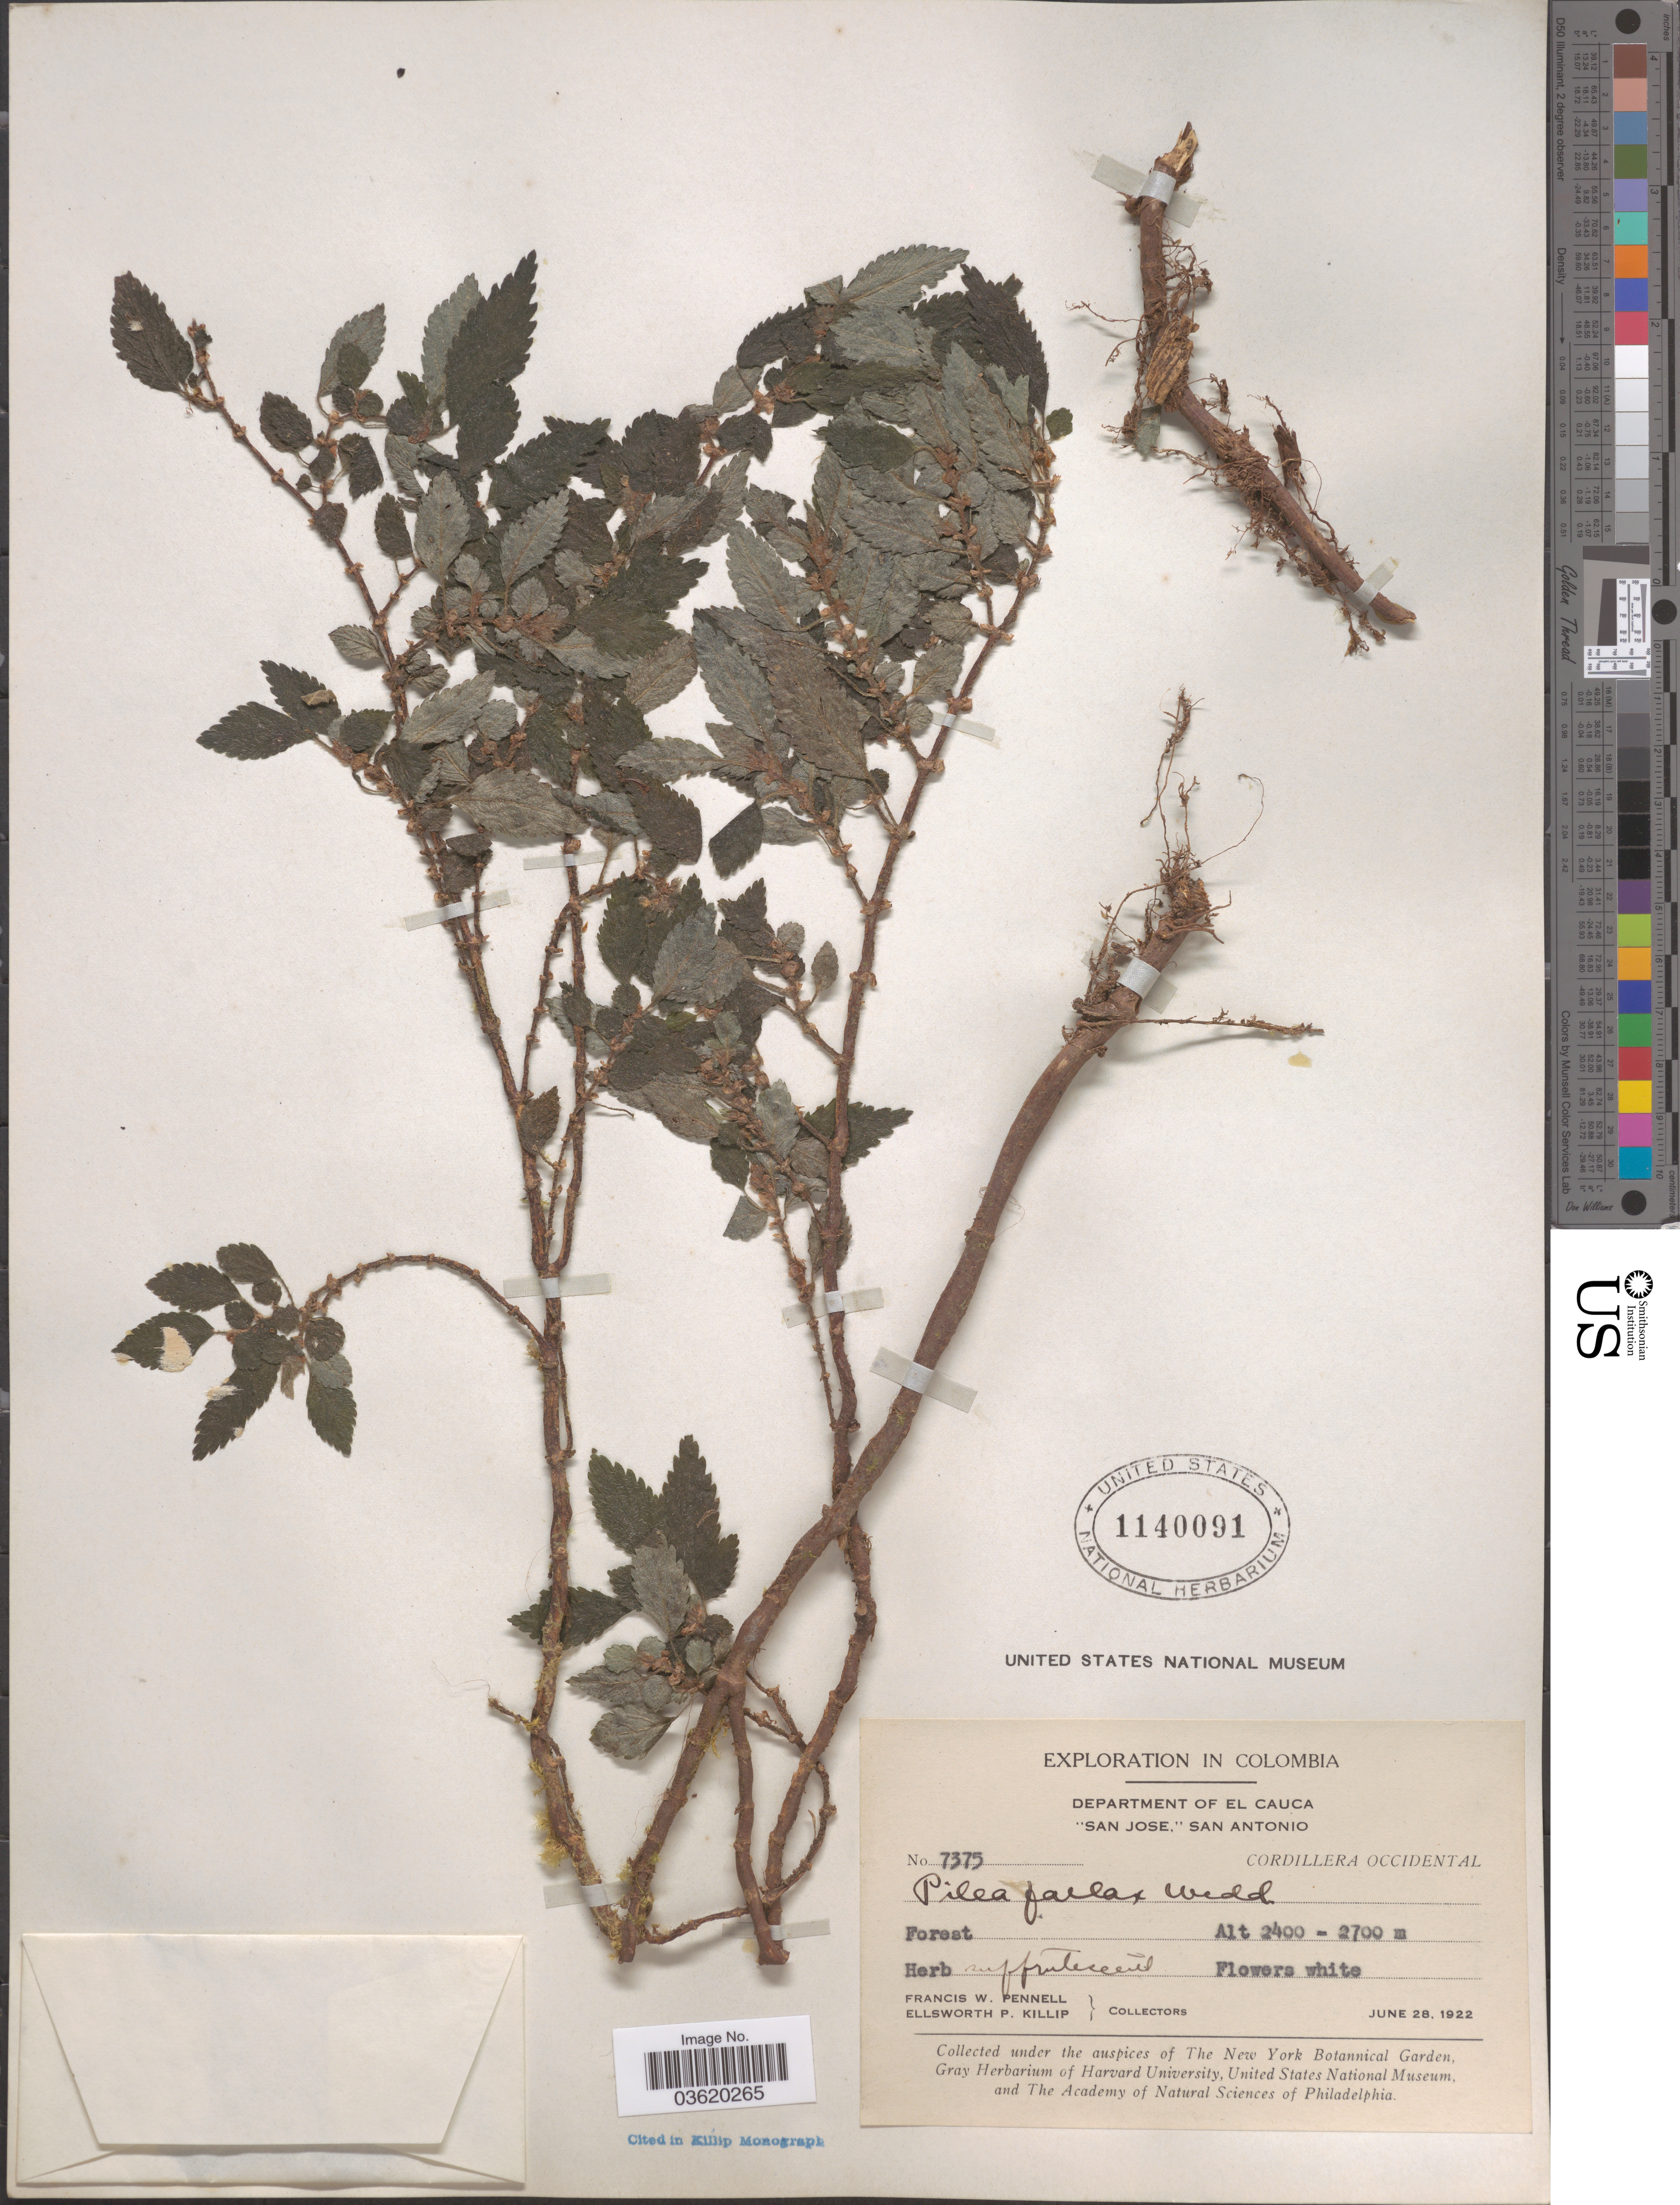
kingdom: Plantae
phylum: Tracheophyta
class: Magnoliopsida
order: Rosales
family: Urticaceae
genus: Pilea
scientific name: Pilea fallax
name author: Wedd.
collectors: F. W. Pennell & E. P. Killip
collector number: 7375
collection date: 1922-06-28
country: Colombia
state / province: Cauca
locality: Department of El Cauca. "San Jose." San Antonio. Cordillera Occidental.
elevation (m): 2400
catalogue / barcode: US 1140091